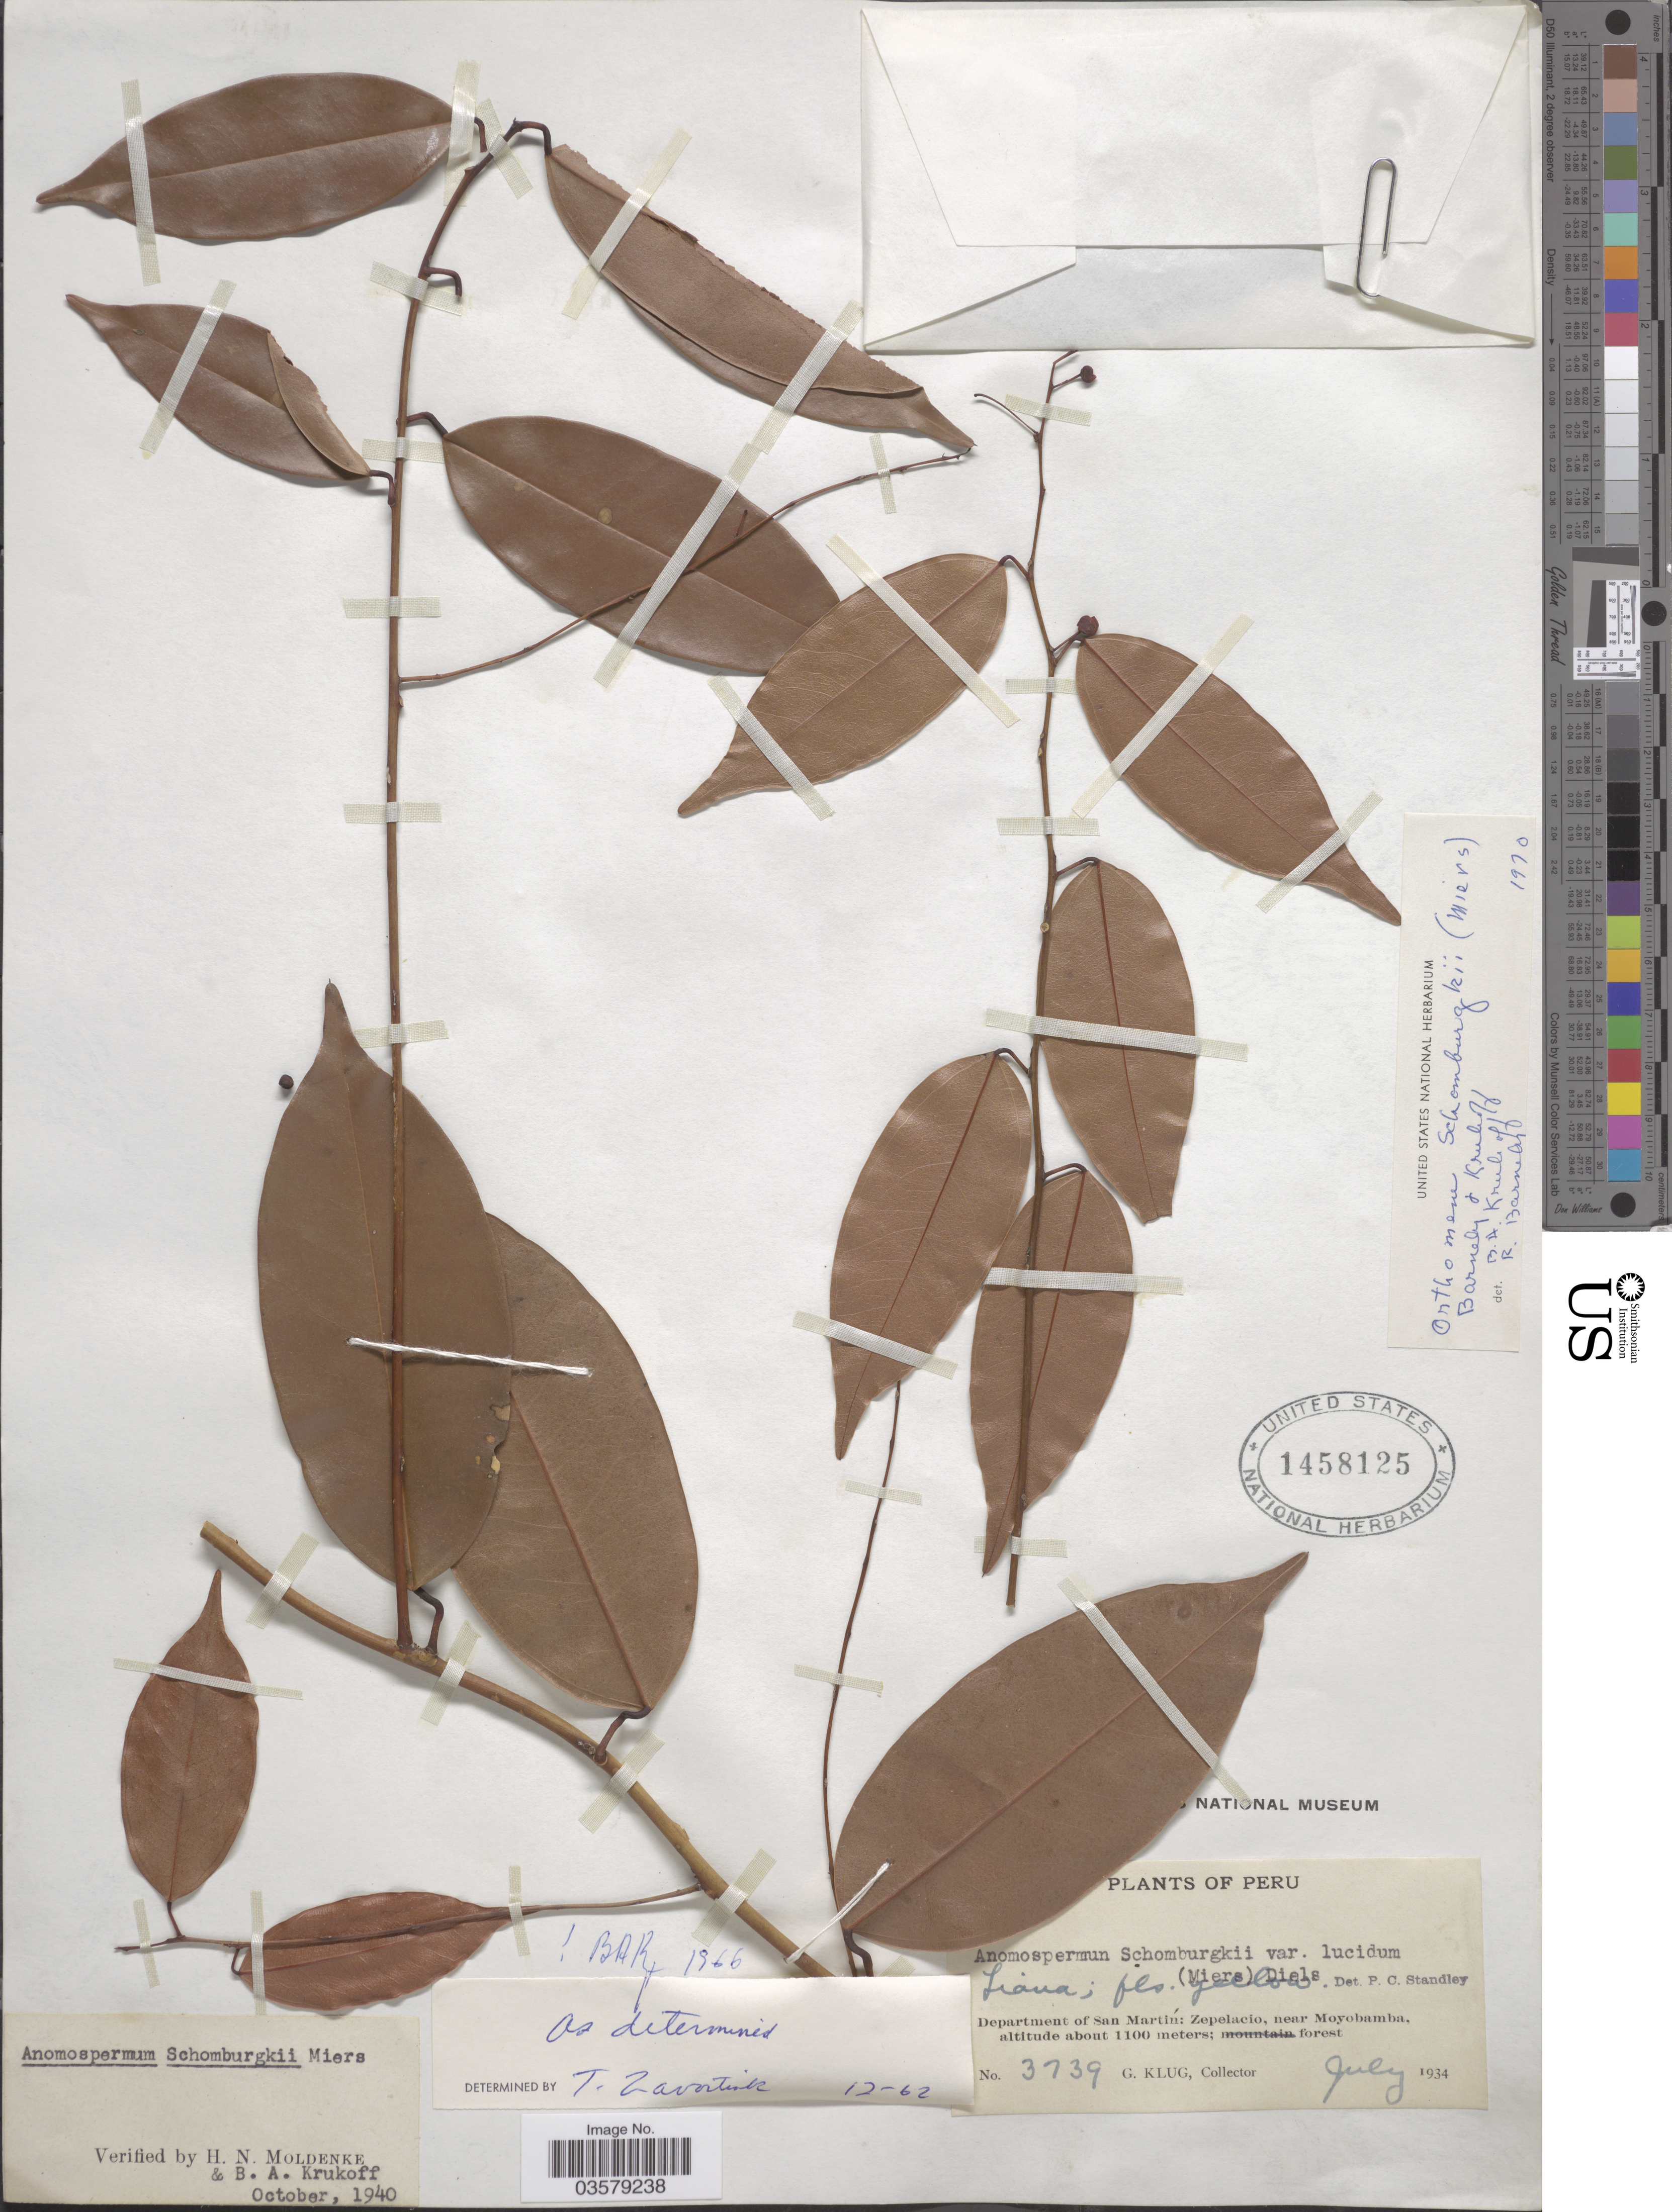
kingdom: Plantae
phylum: Tracheophyta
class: Magnoliopsida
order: Ranunculales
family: Menispermaceae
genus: Anomospermum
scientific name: Anomospermum schomburgkii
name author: Miers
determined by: Strong, Mark T., (BOT), Smithsonian Institution - National Museum of Natural History (UNITED STATES)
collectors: G. Klug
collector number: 3739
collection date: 1934-07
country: Peru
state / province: San Martín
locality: Department of San Martin: Zepelacio, near Moyobamba.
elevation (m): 1100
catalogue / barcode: US 1458125